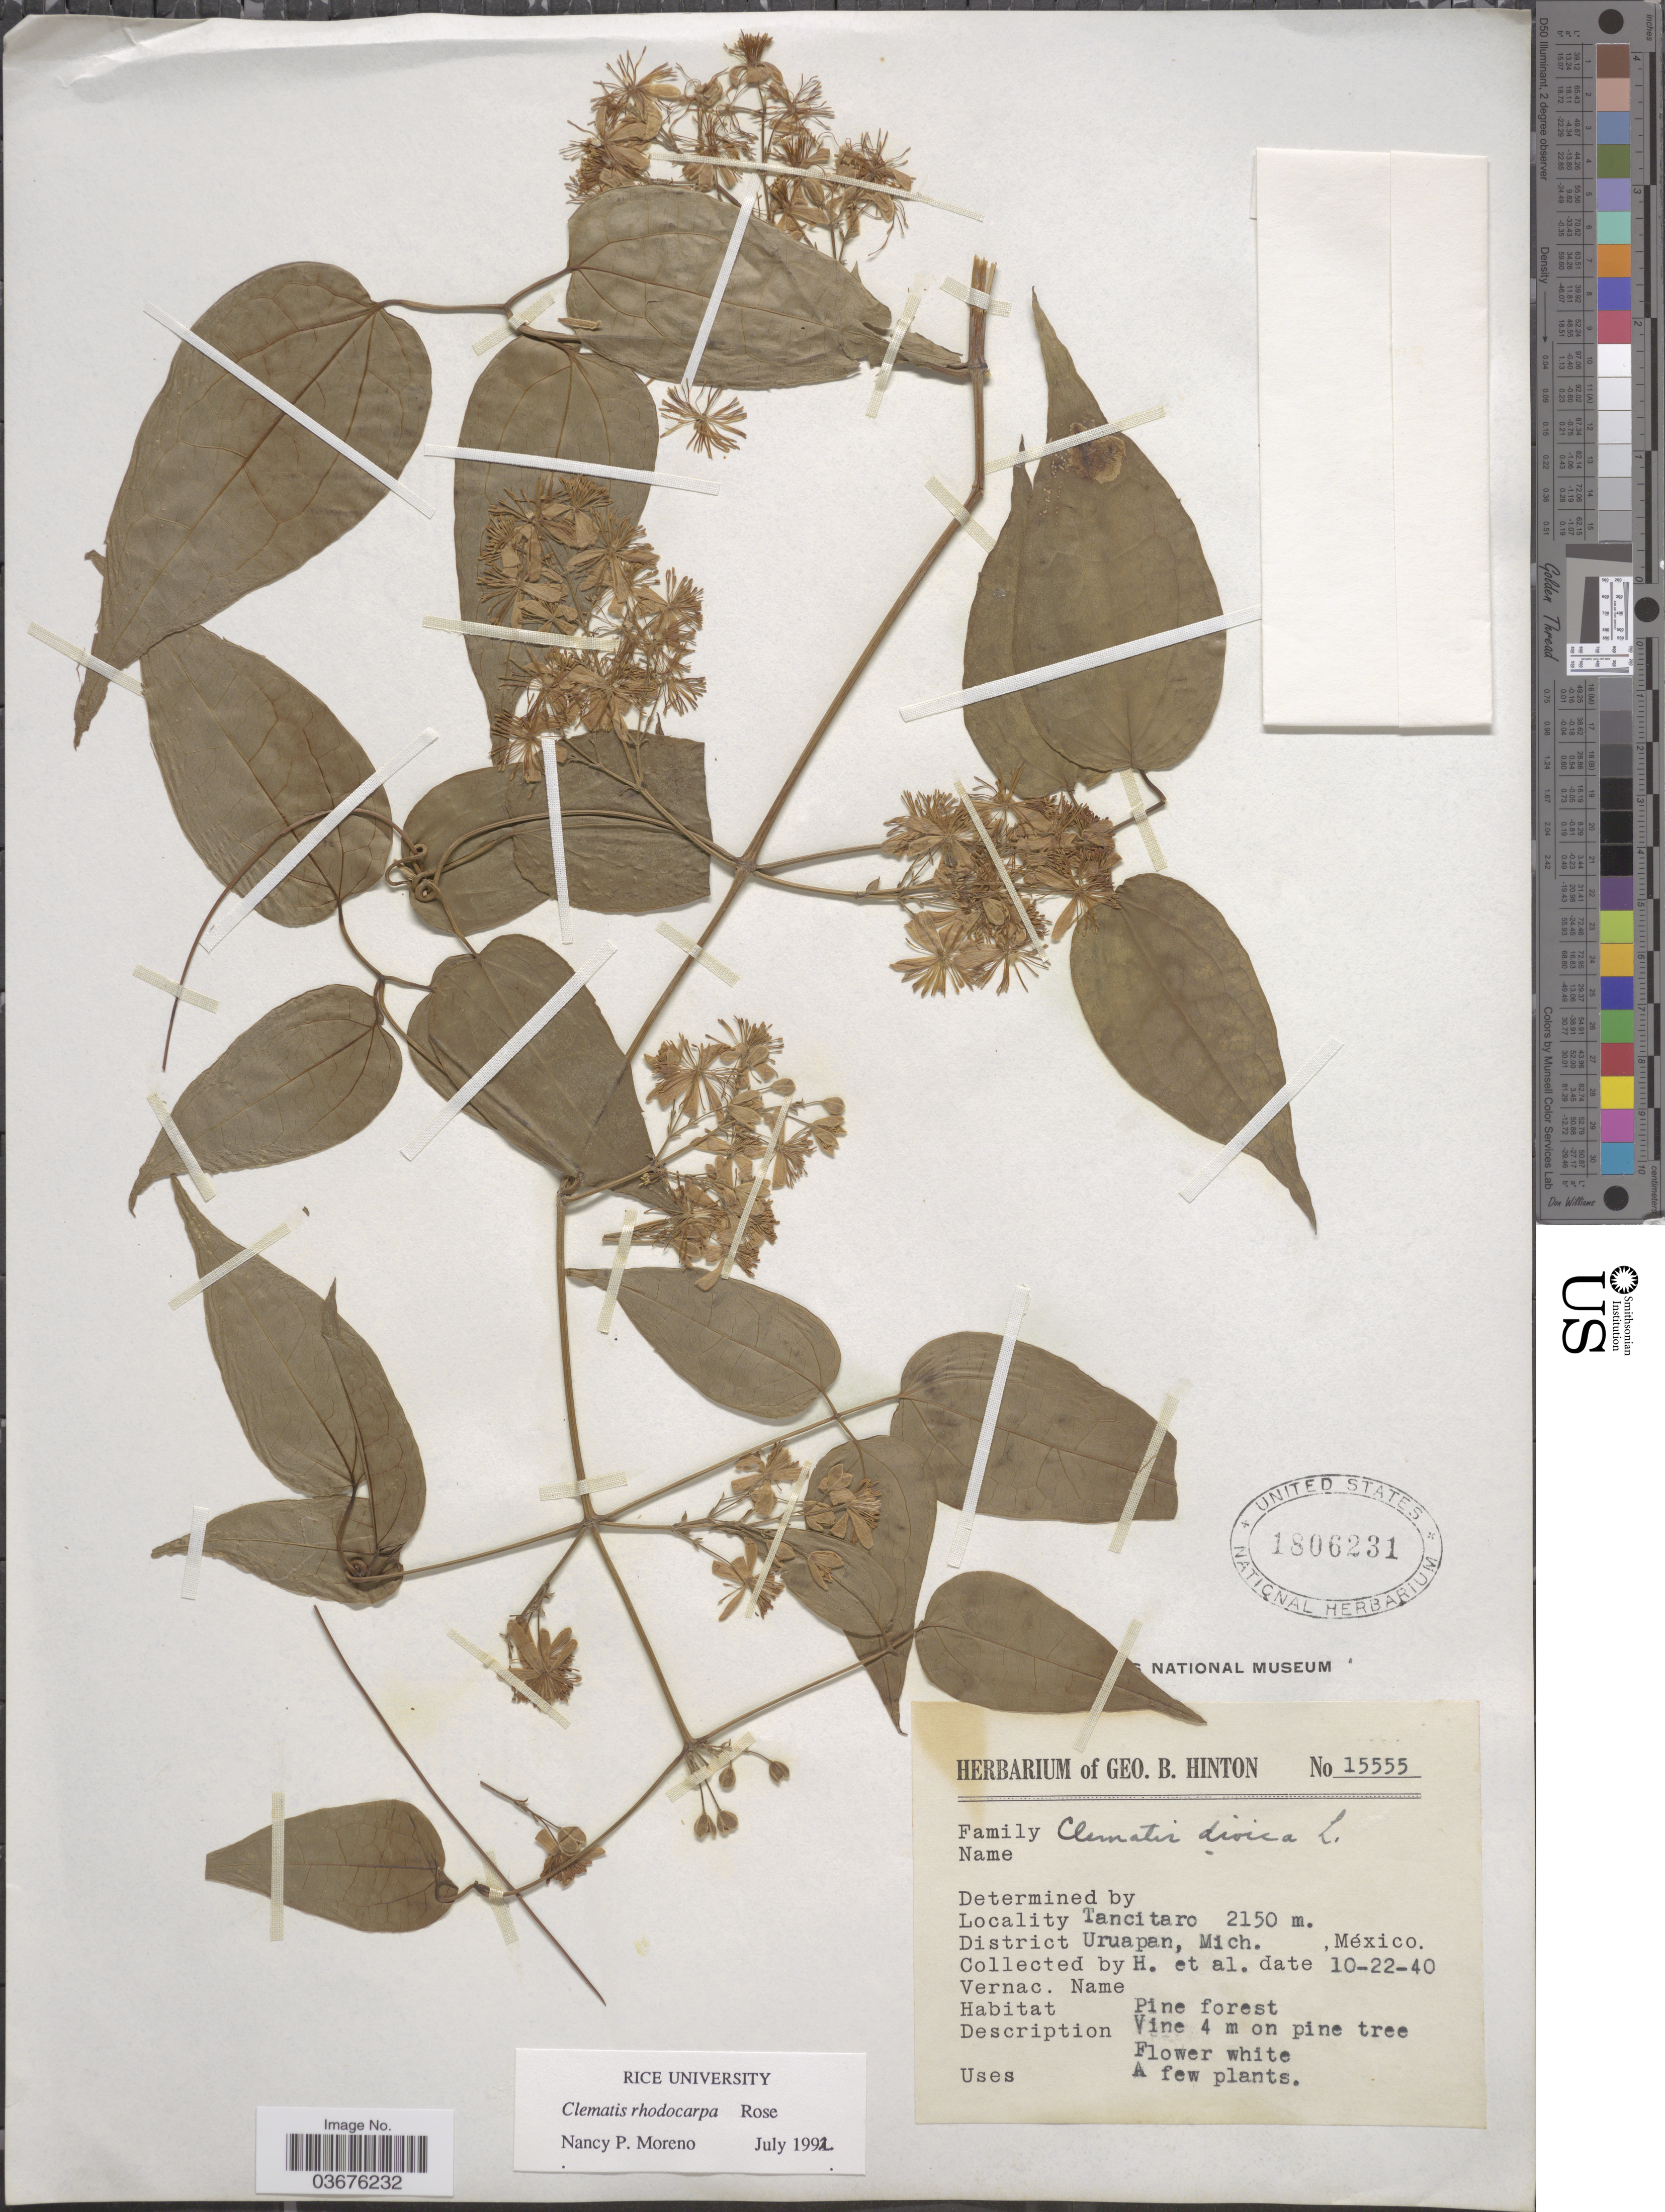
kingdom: Plantae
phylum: Tracheophyta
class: Magnoliopsida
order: Ranunculales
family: Ranunculaceae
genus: Clematis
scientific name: Clematis rhodocarpa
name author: Rose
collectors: G. B. Hinton & et al.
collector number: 15555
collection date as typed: Transcribed d/m/y: 22/10/40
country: United States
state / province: Michigan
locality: Tancitaro, District Uruapan.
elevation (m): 2150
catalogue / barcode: US 1806231